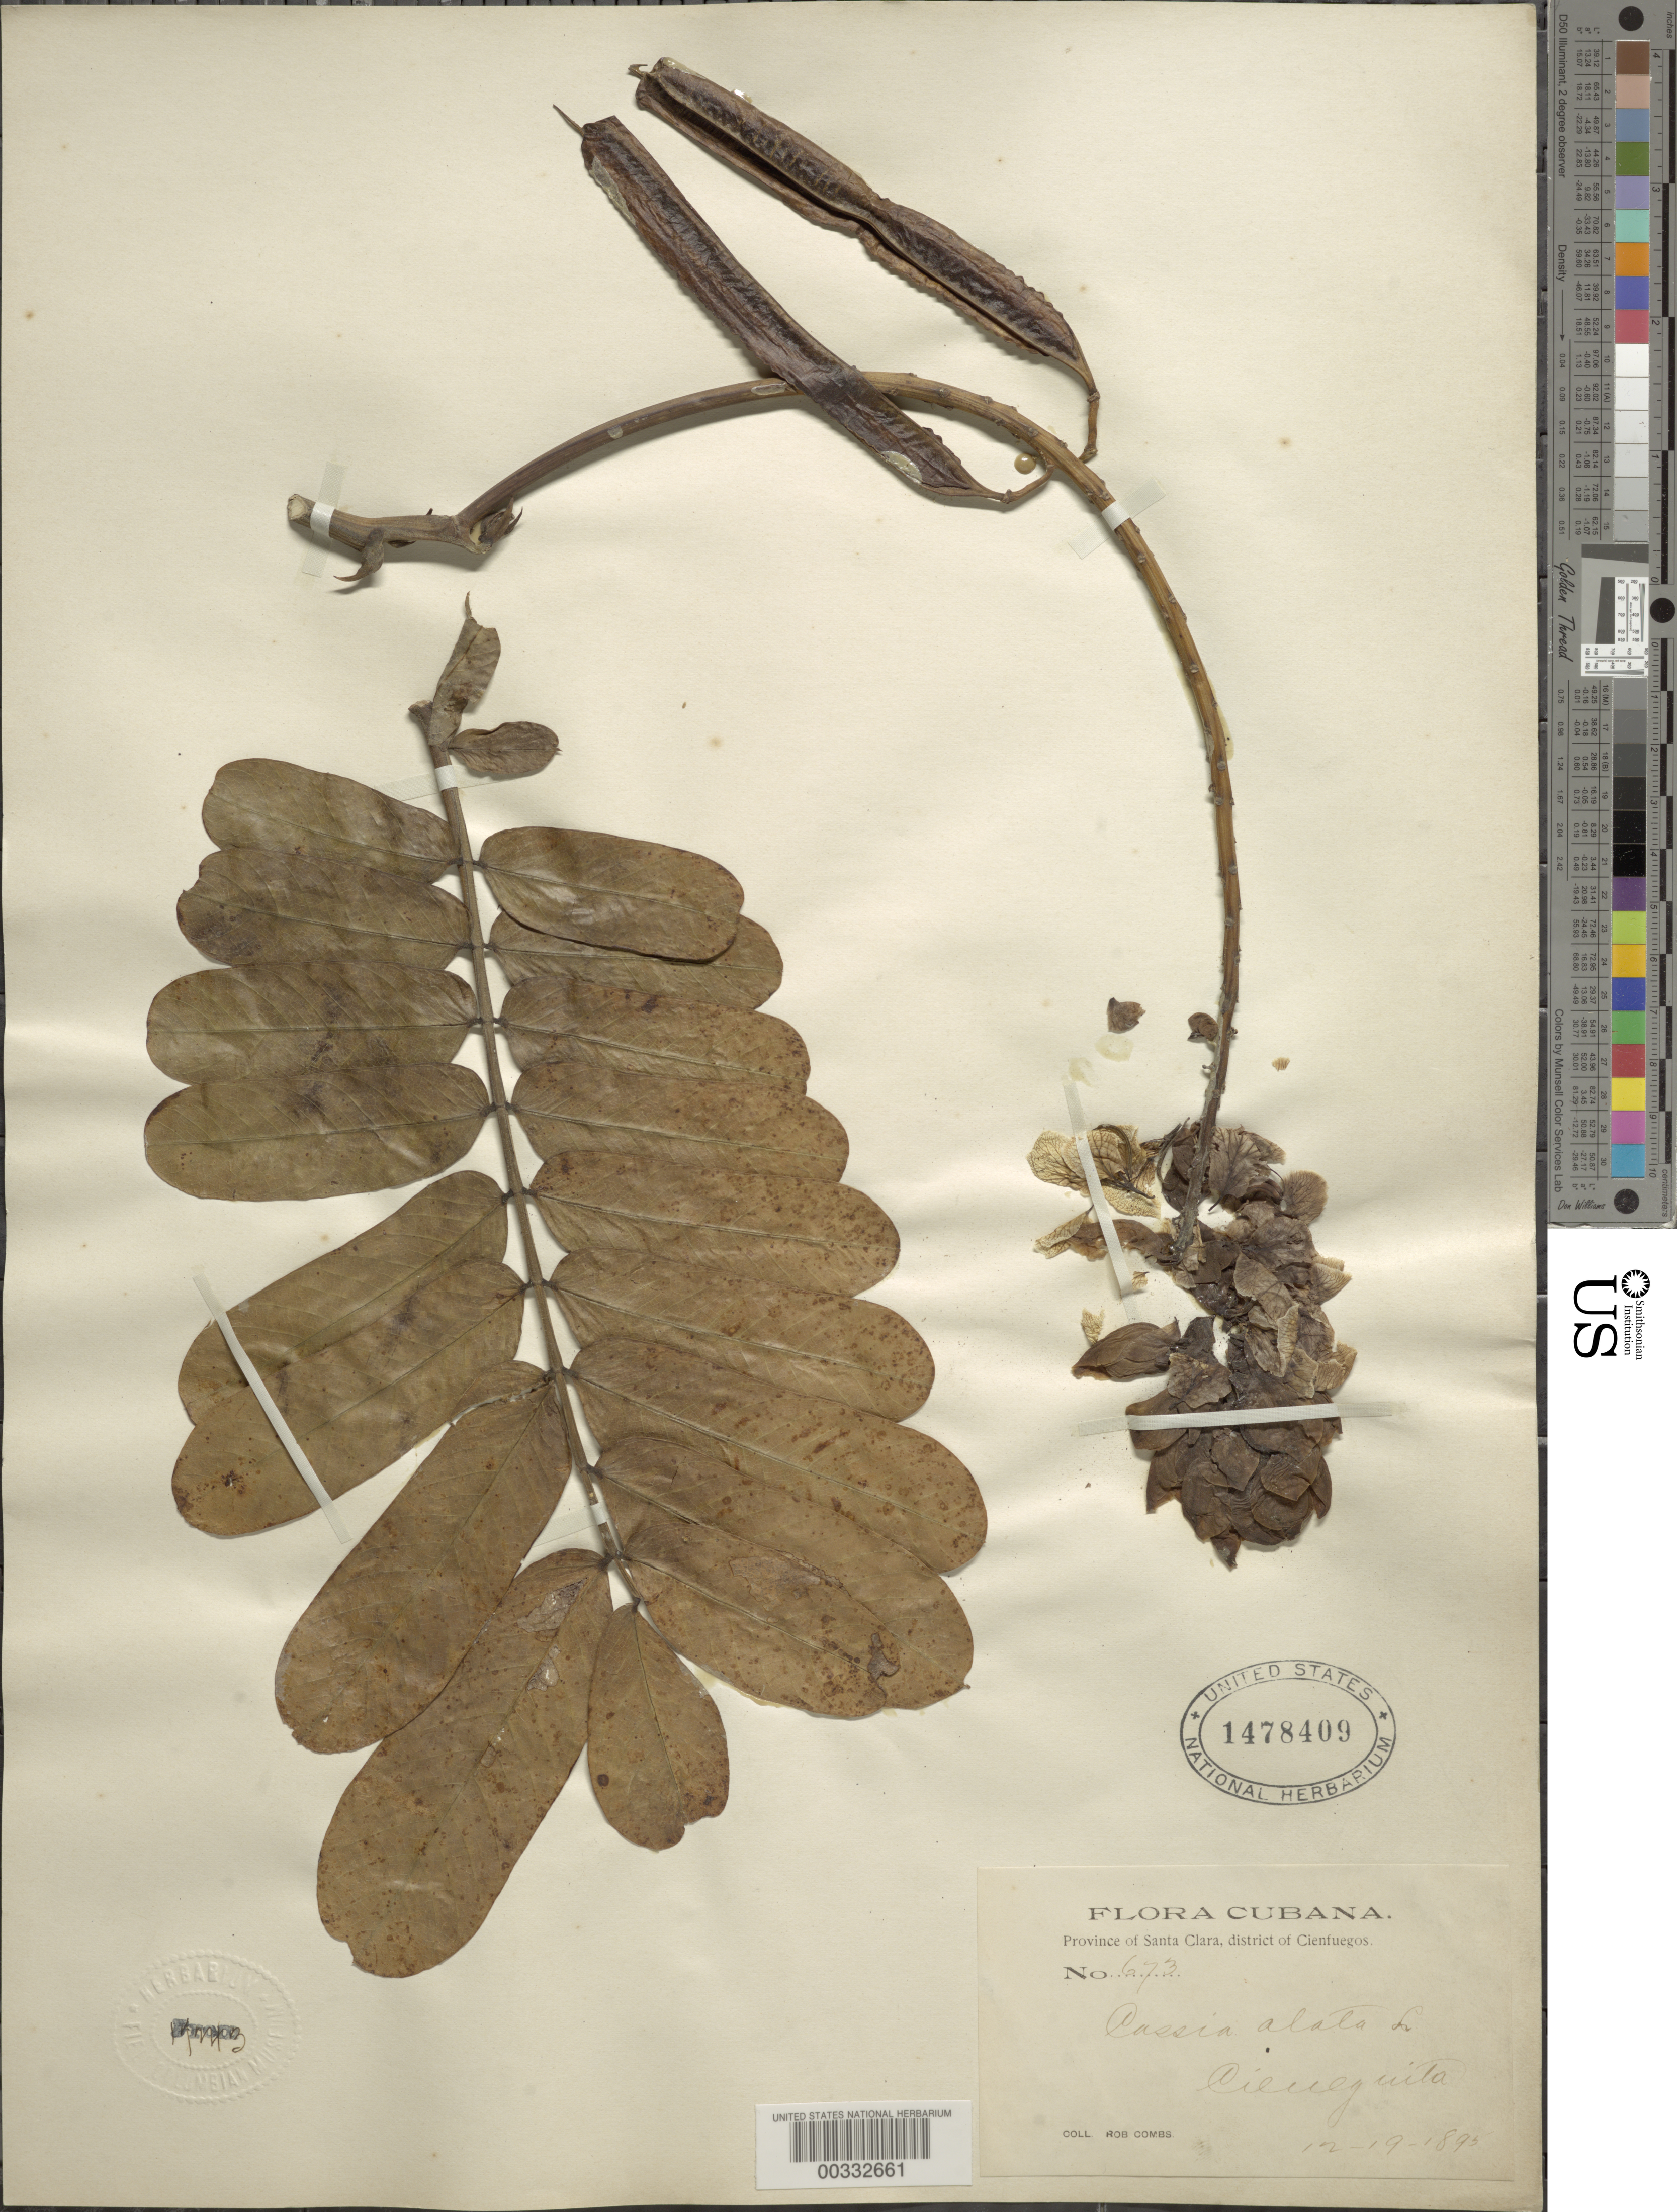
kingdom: Plantae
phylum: Tracheophyta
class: Magnoliopsida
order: Fabales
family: Fabaceae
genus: Senna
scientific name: Senna alata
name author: (L.) Roxb.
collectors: R. Combs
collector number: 673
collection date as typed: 19 Dec 1895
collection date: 1895-12-19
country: Cuba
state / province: Las Villas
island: Greater Antilles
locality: Cieneguita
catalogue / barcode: US 1478409